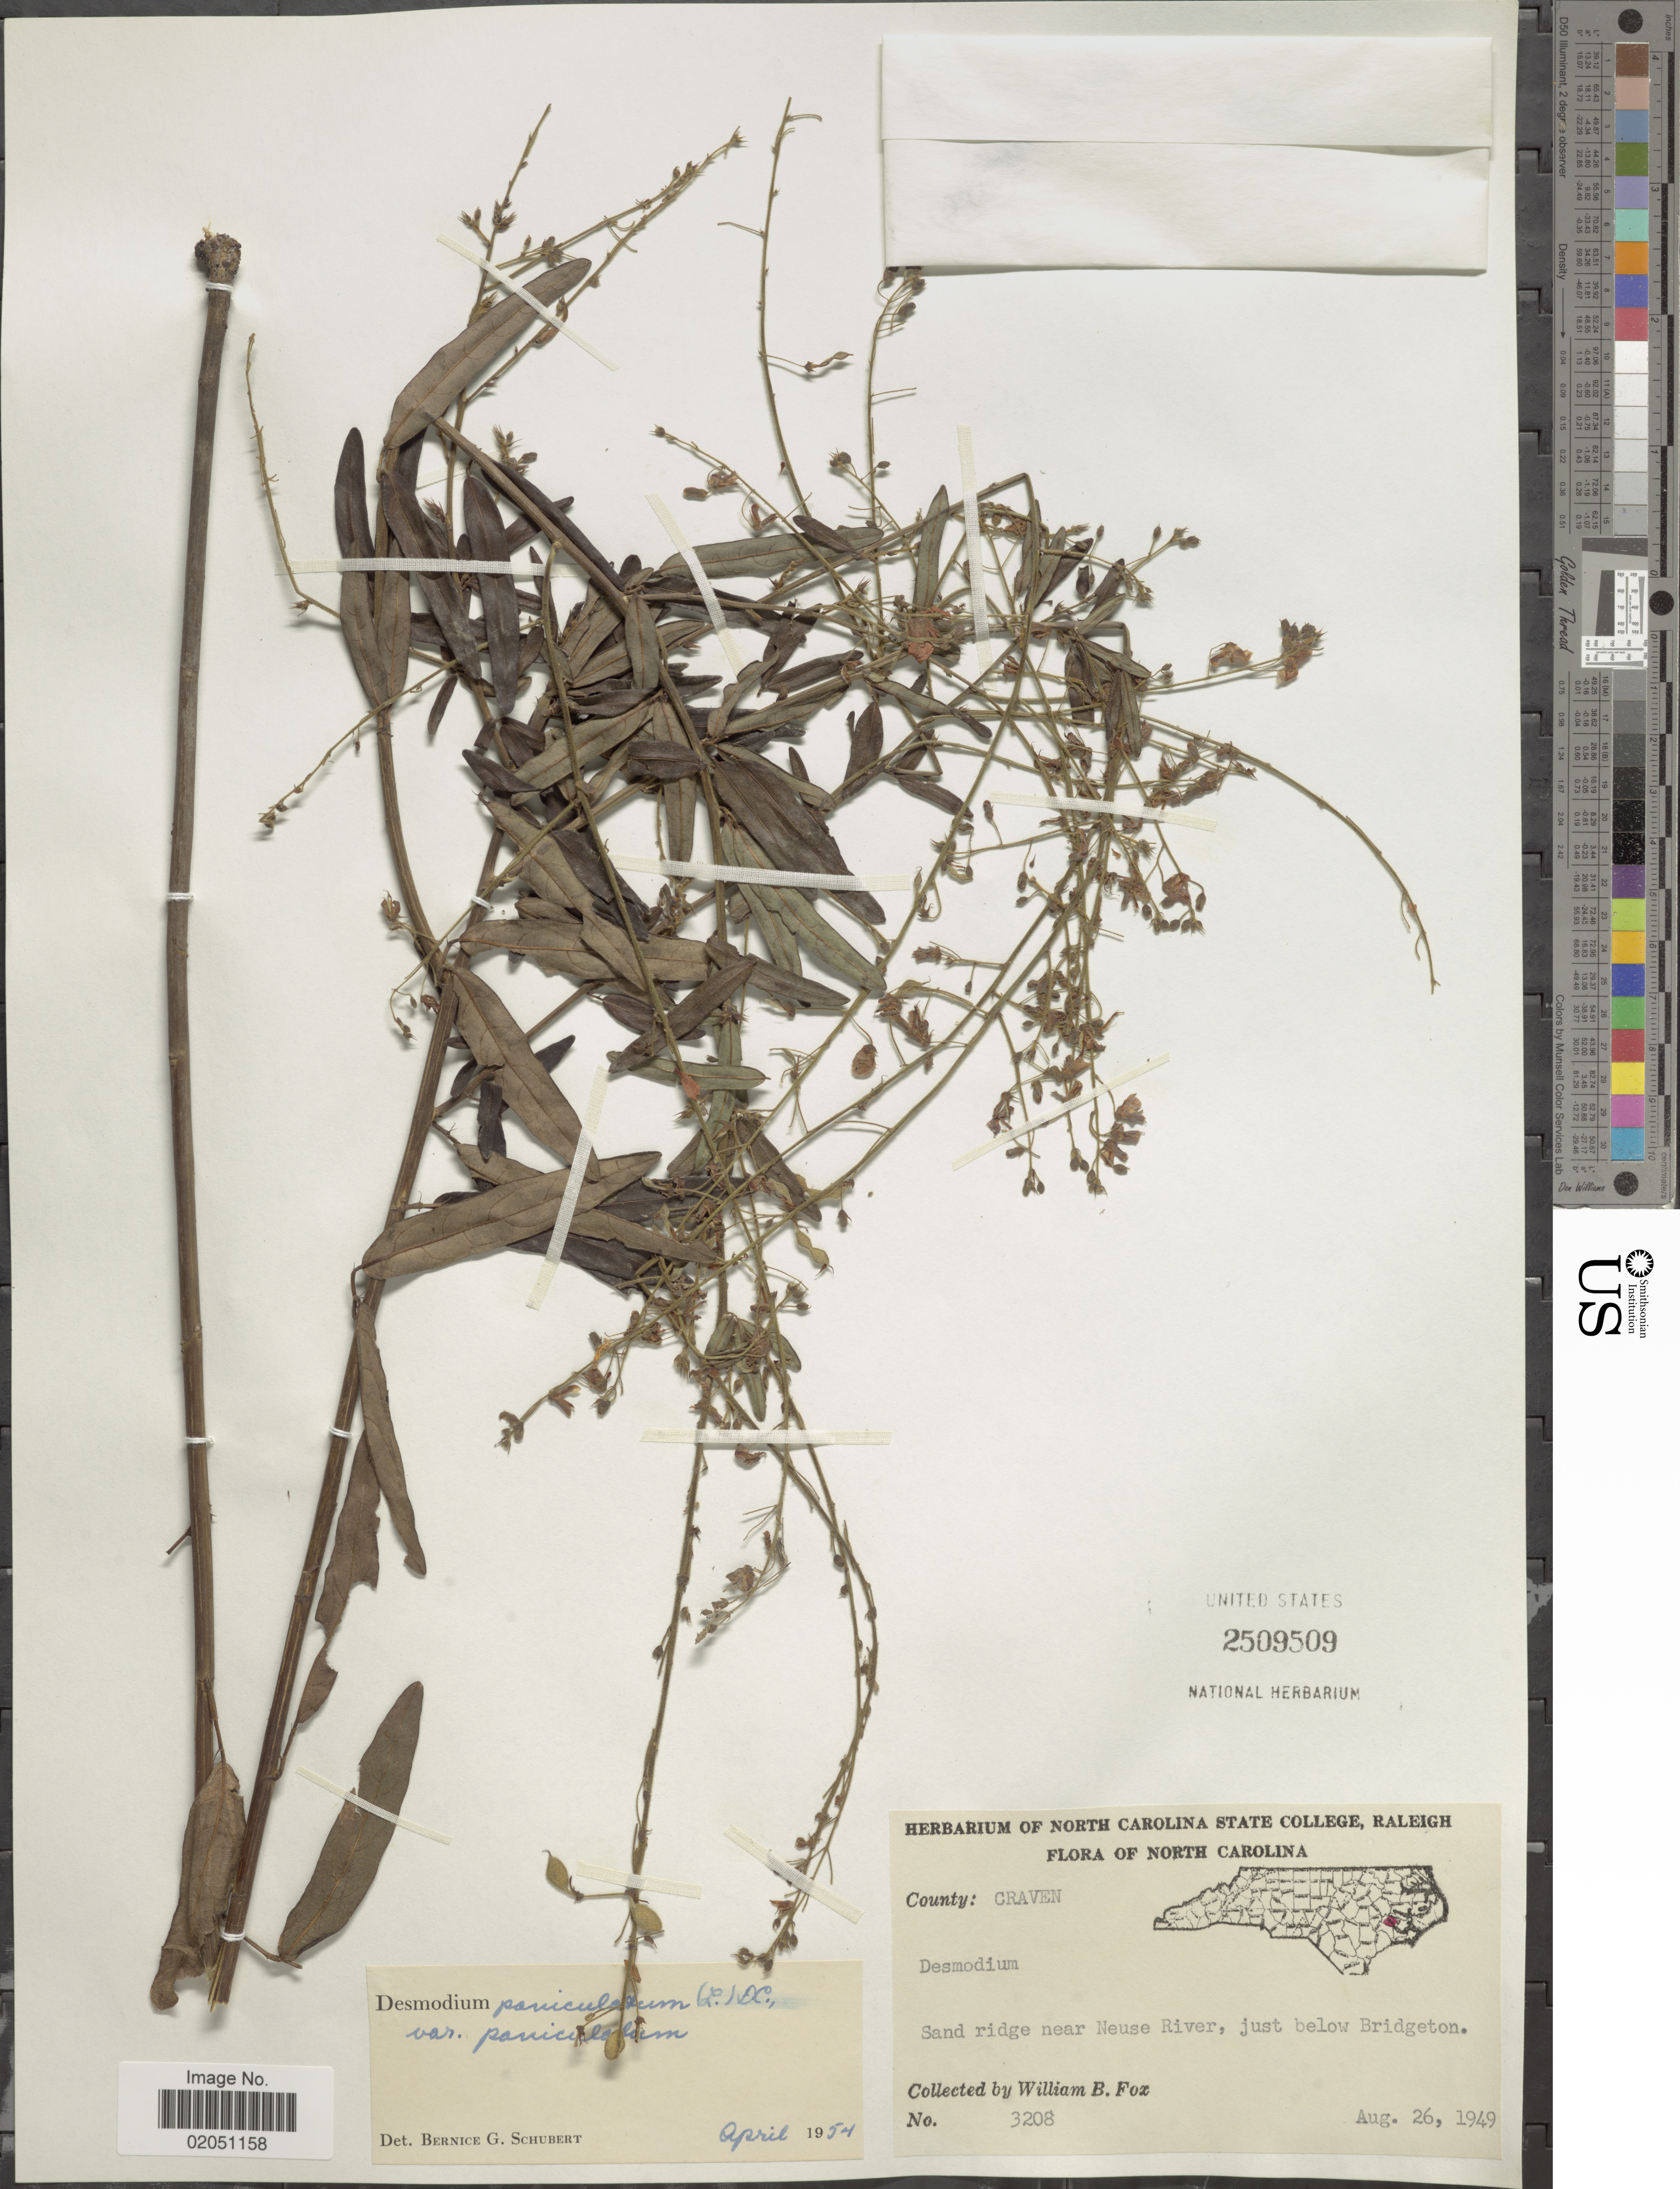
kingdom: Plantae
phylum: Tracheophyta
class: Magnoliopsida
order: Fabales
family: Fabaceae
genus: Desmodium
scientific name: Desmodium paniculatum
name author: (L.) DC.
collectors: W. B. Fox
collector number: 3208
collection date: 1949-08-26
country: United States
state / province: North Carolina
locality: County: Craven, Sand ridge near Neuse River, just below Bridgeton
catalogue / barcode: US 2509509